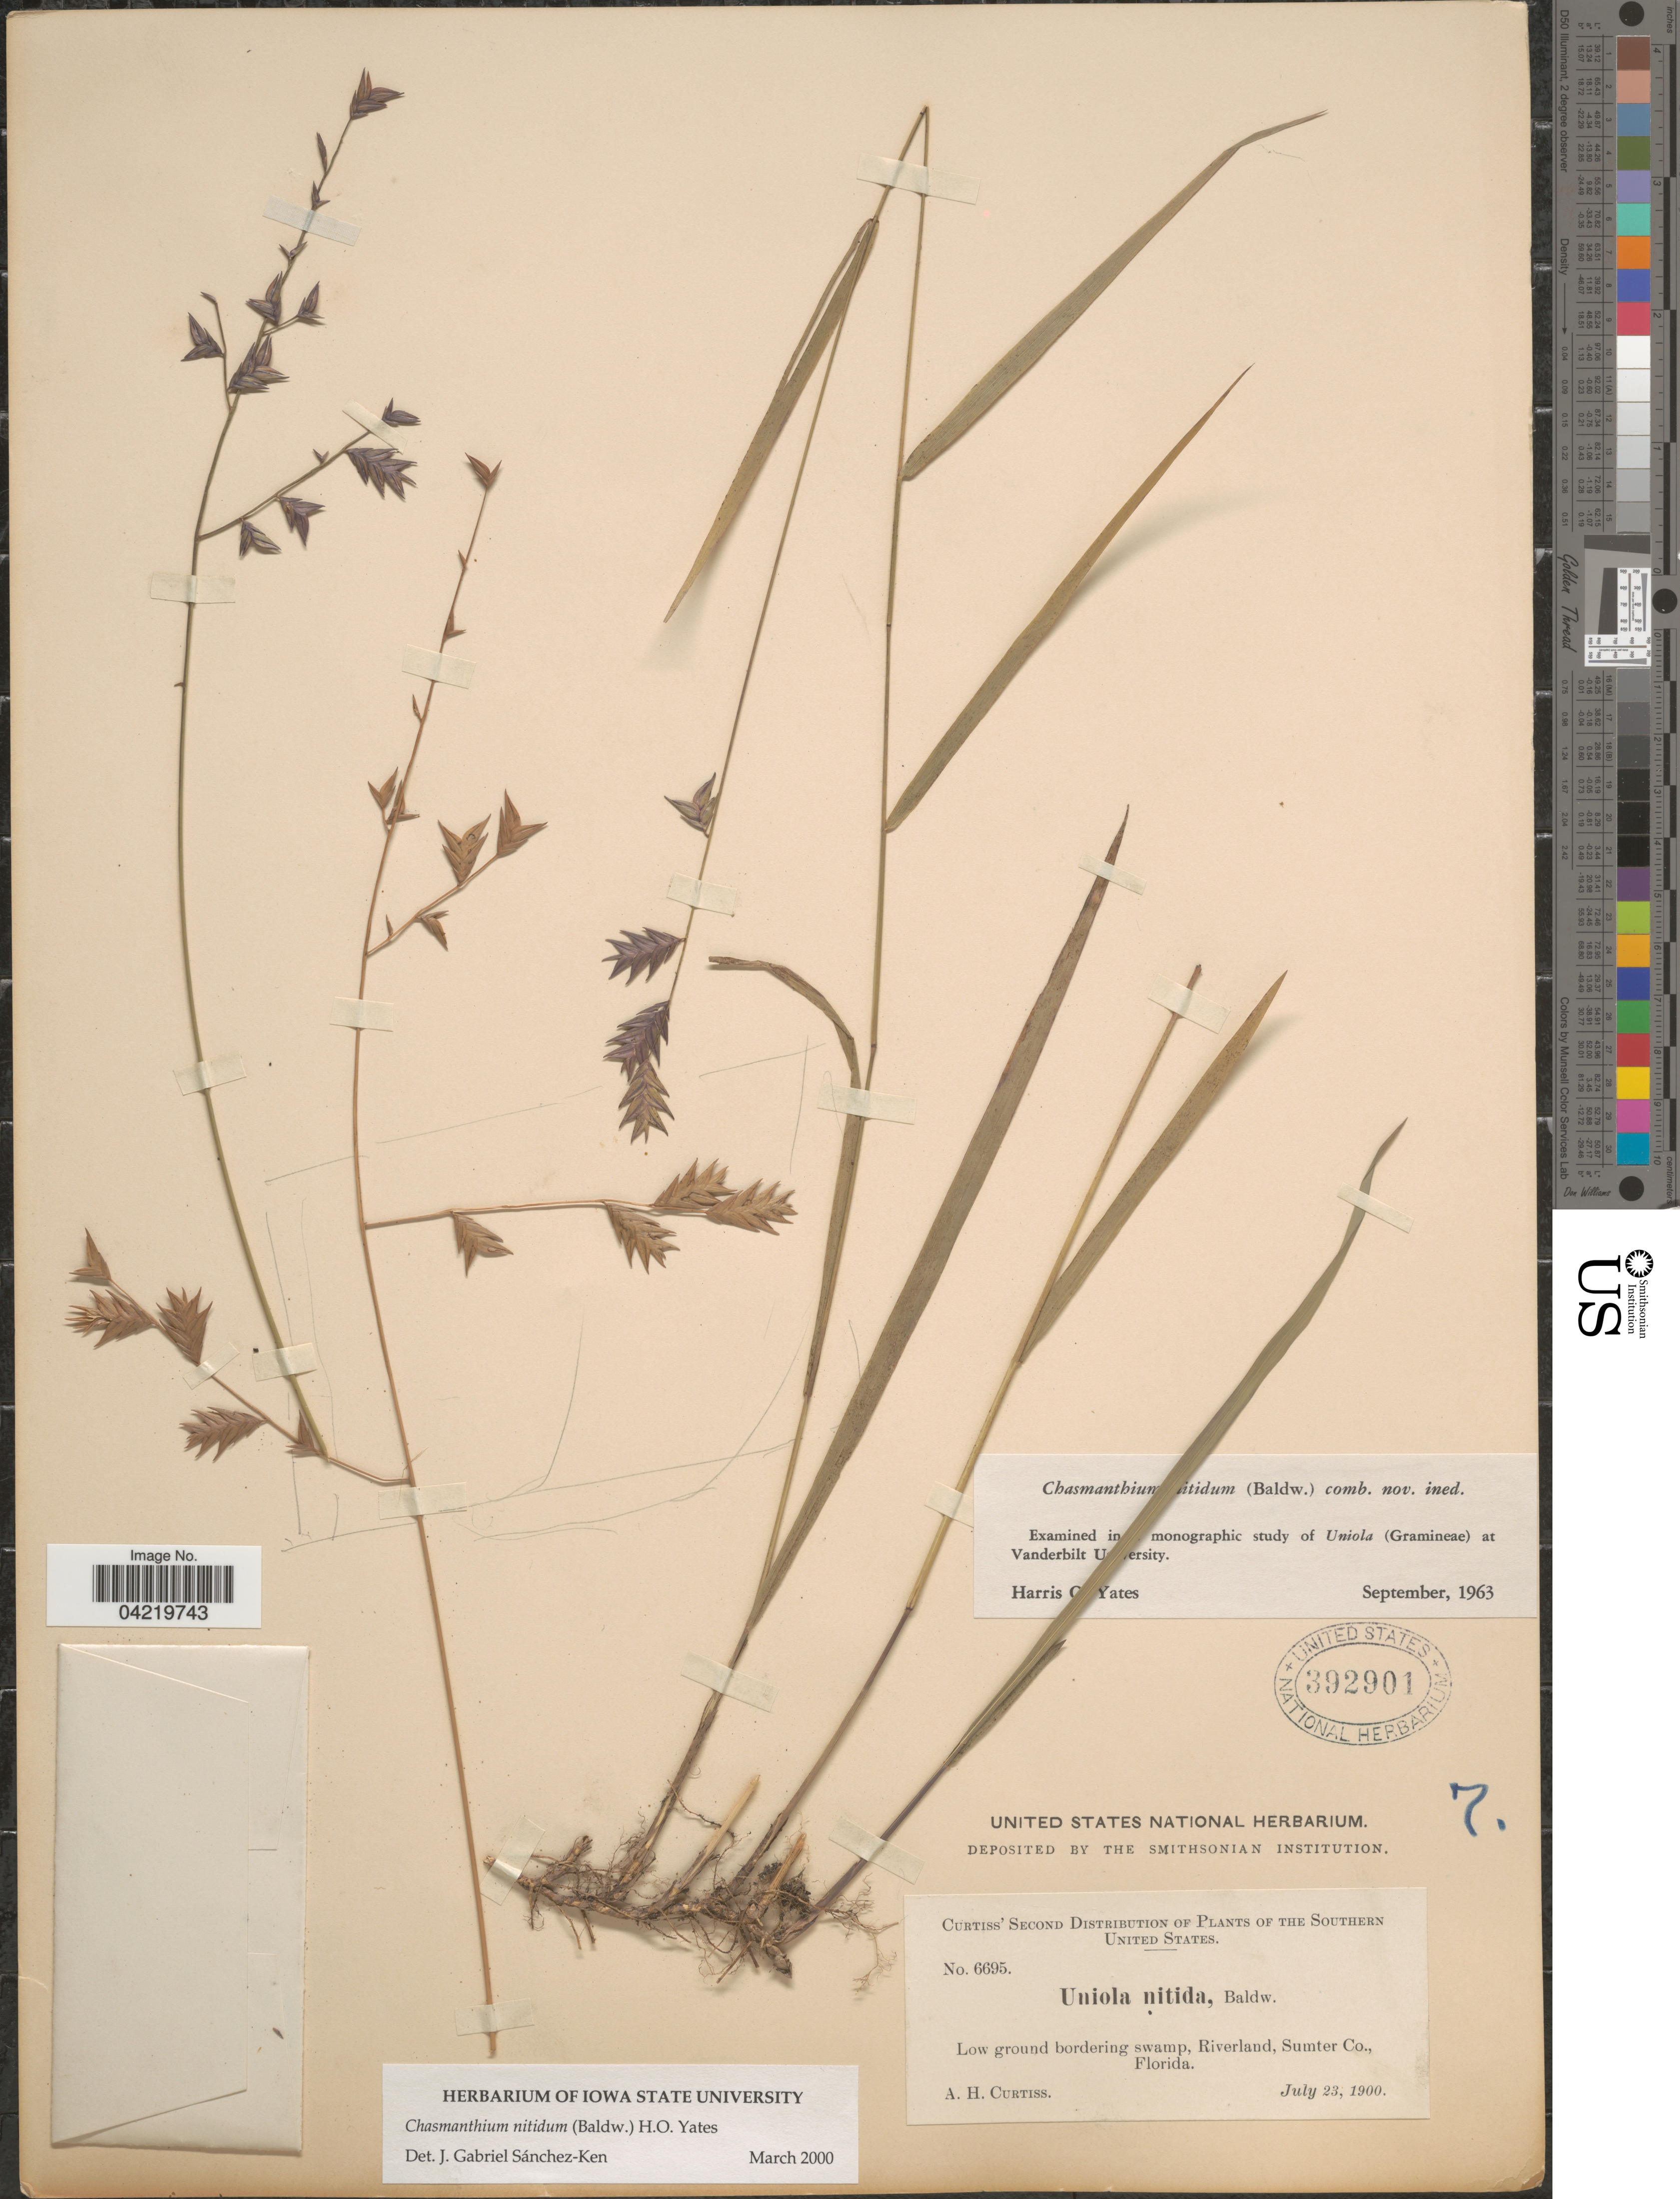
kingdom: Plantae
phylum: Tracheophyta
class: Liliopsida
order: Poales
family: Poaceae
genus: Chasmanthium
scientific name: Chasmanthium nitidum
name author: (Baldwin ex Elliott) H.O. Yates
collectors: A. H. Curtiss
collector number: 6695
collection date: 1900-07-23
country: United States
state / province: Florida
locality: The Southern United States. Low ground bordering swamp, Riverland, Sumter Co.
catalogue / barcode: US 392901